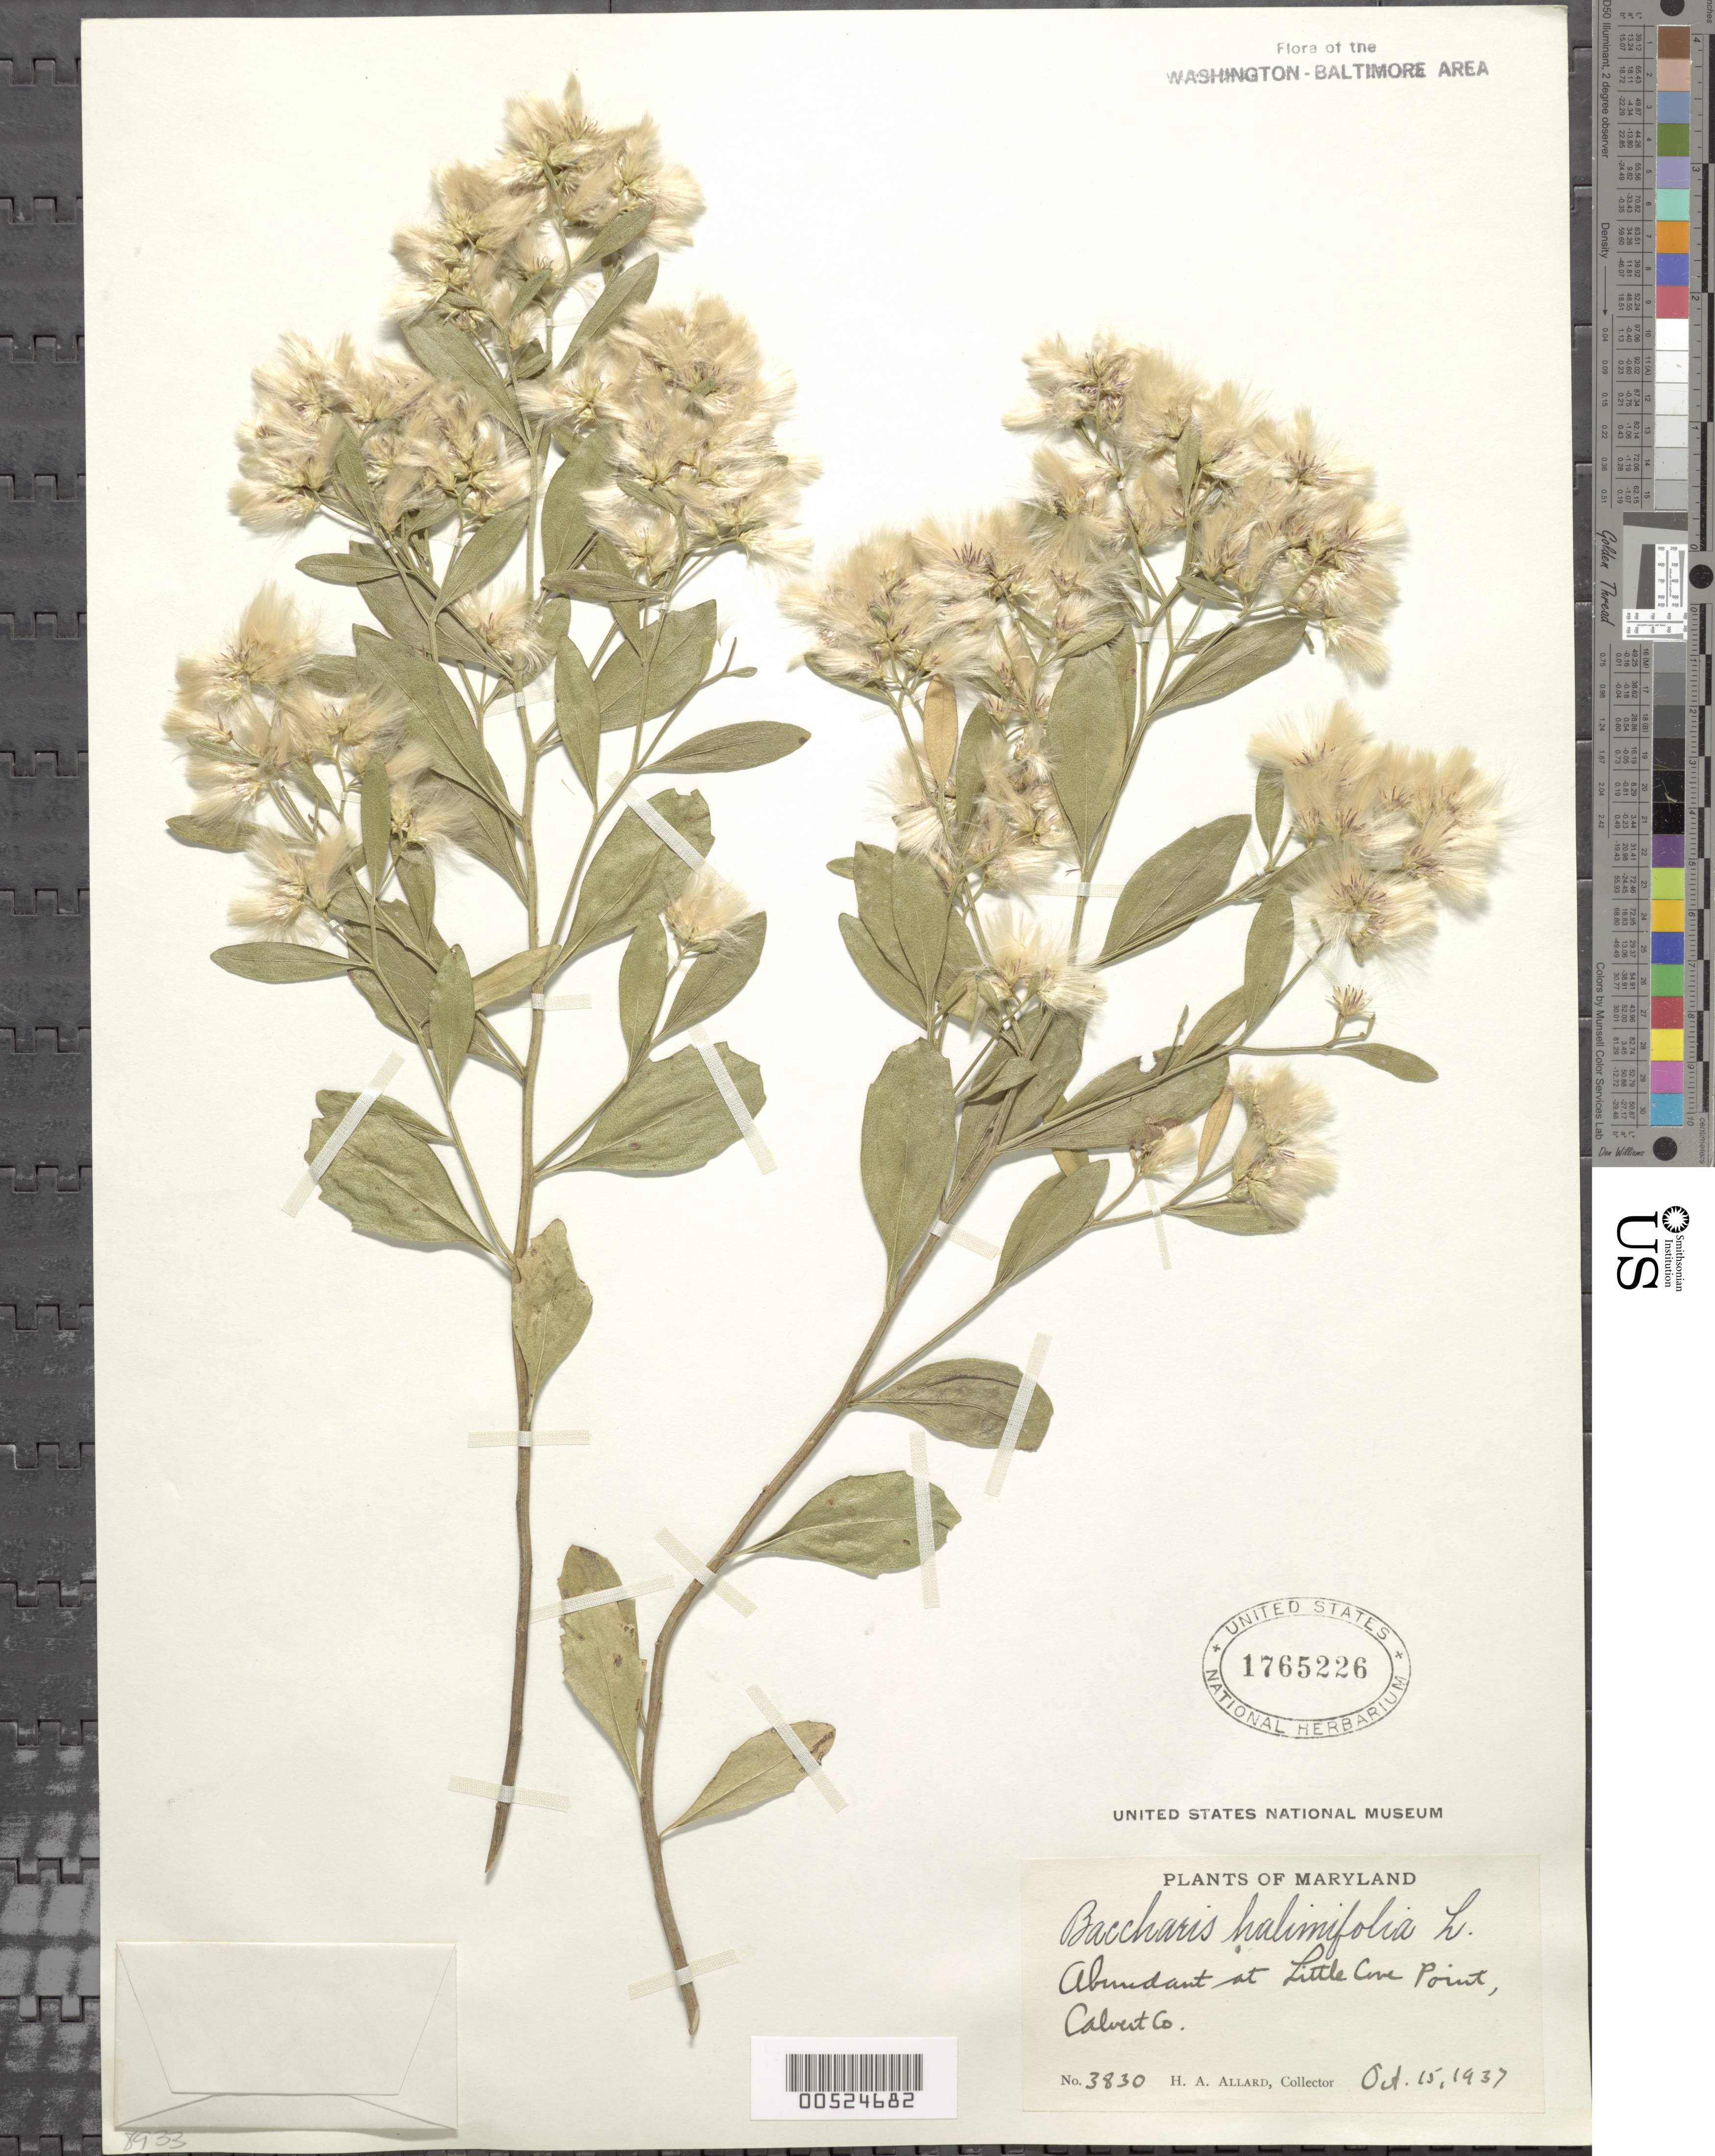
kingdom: Plantae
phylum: Tracheophyta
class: Magnoliopsida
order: Asterales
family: Asteraceae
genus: Baccharis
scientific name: Baccharis halimifolia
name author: L.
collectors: H. A. Allard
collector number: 3830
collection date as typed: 15 Oct 1937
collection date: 1937-10-15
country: United States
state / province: Maryland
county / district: Calvert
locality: Little Cove Point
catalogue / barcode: US 1765226